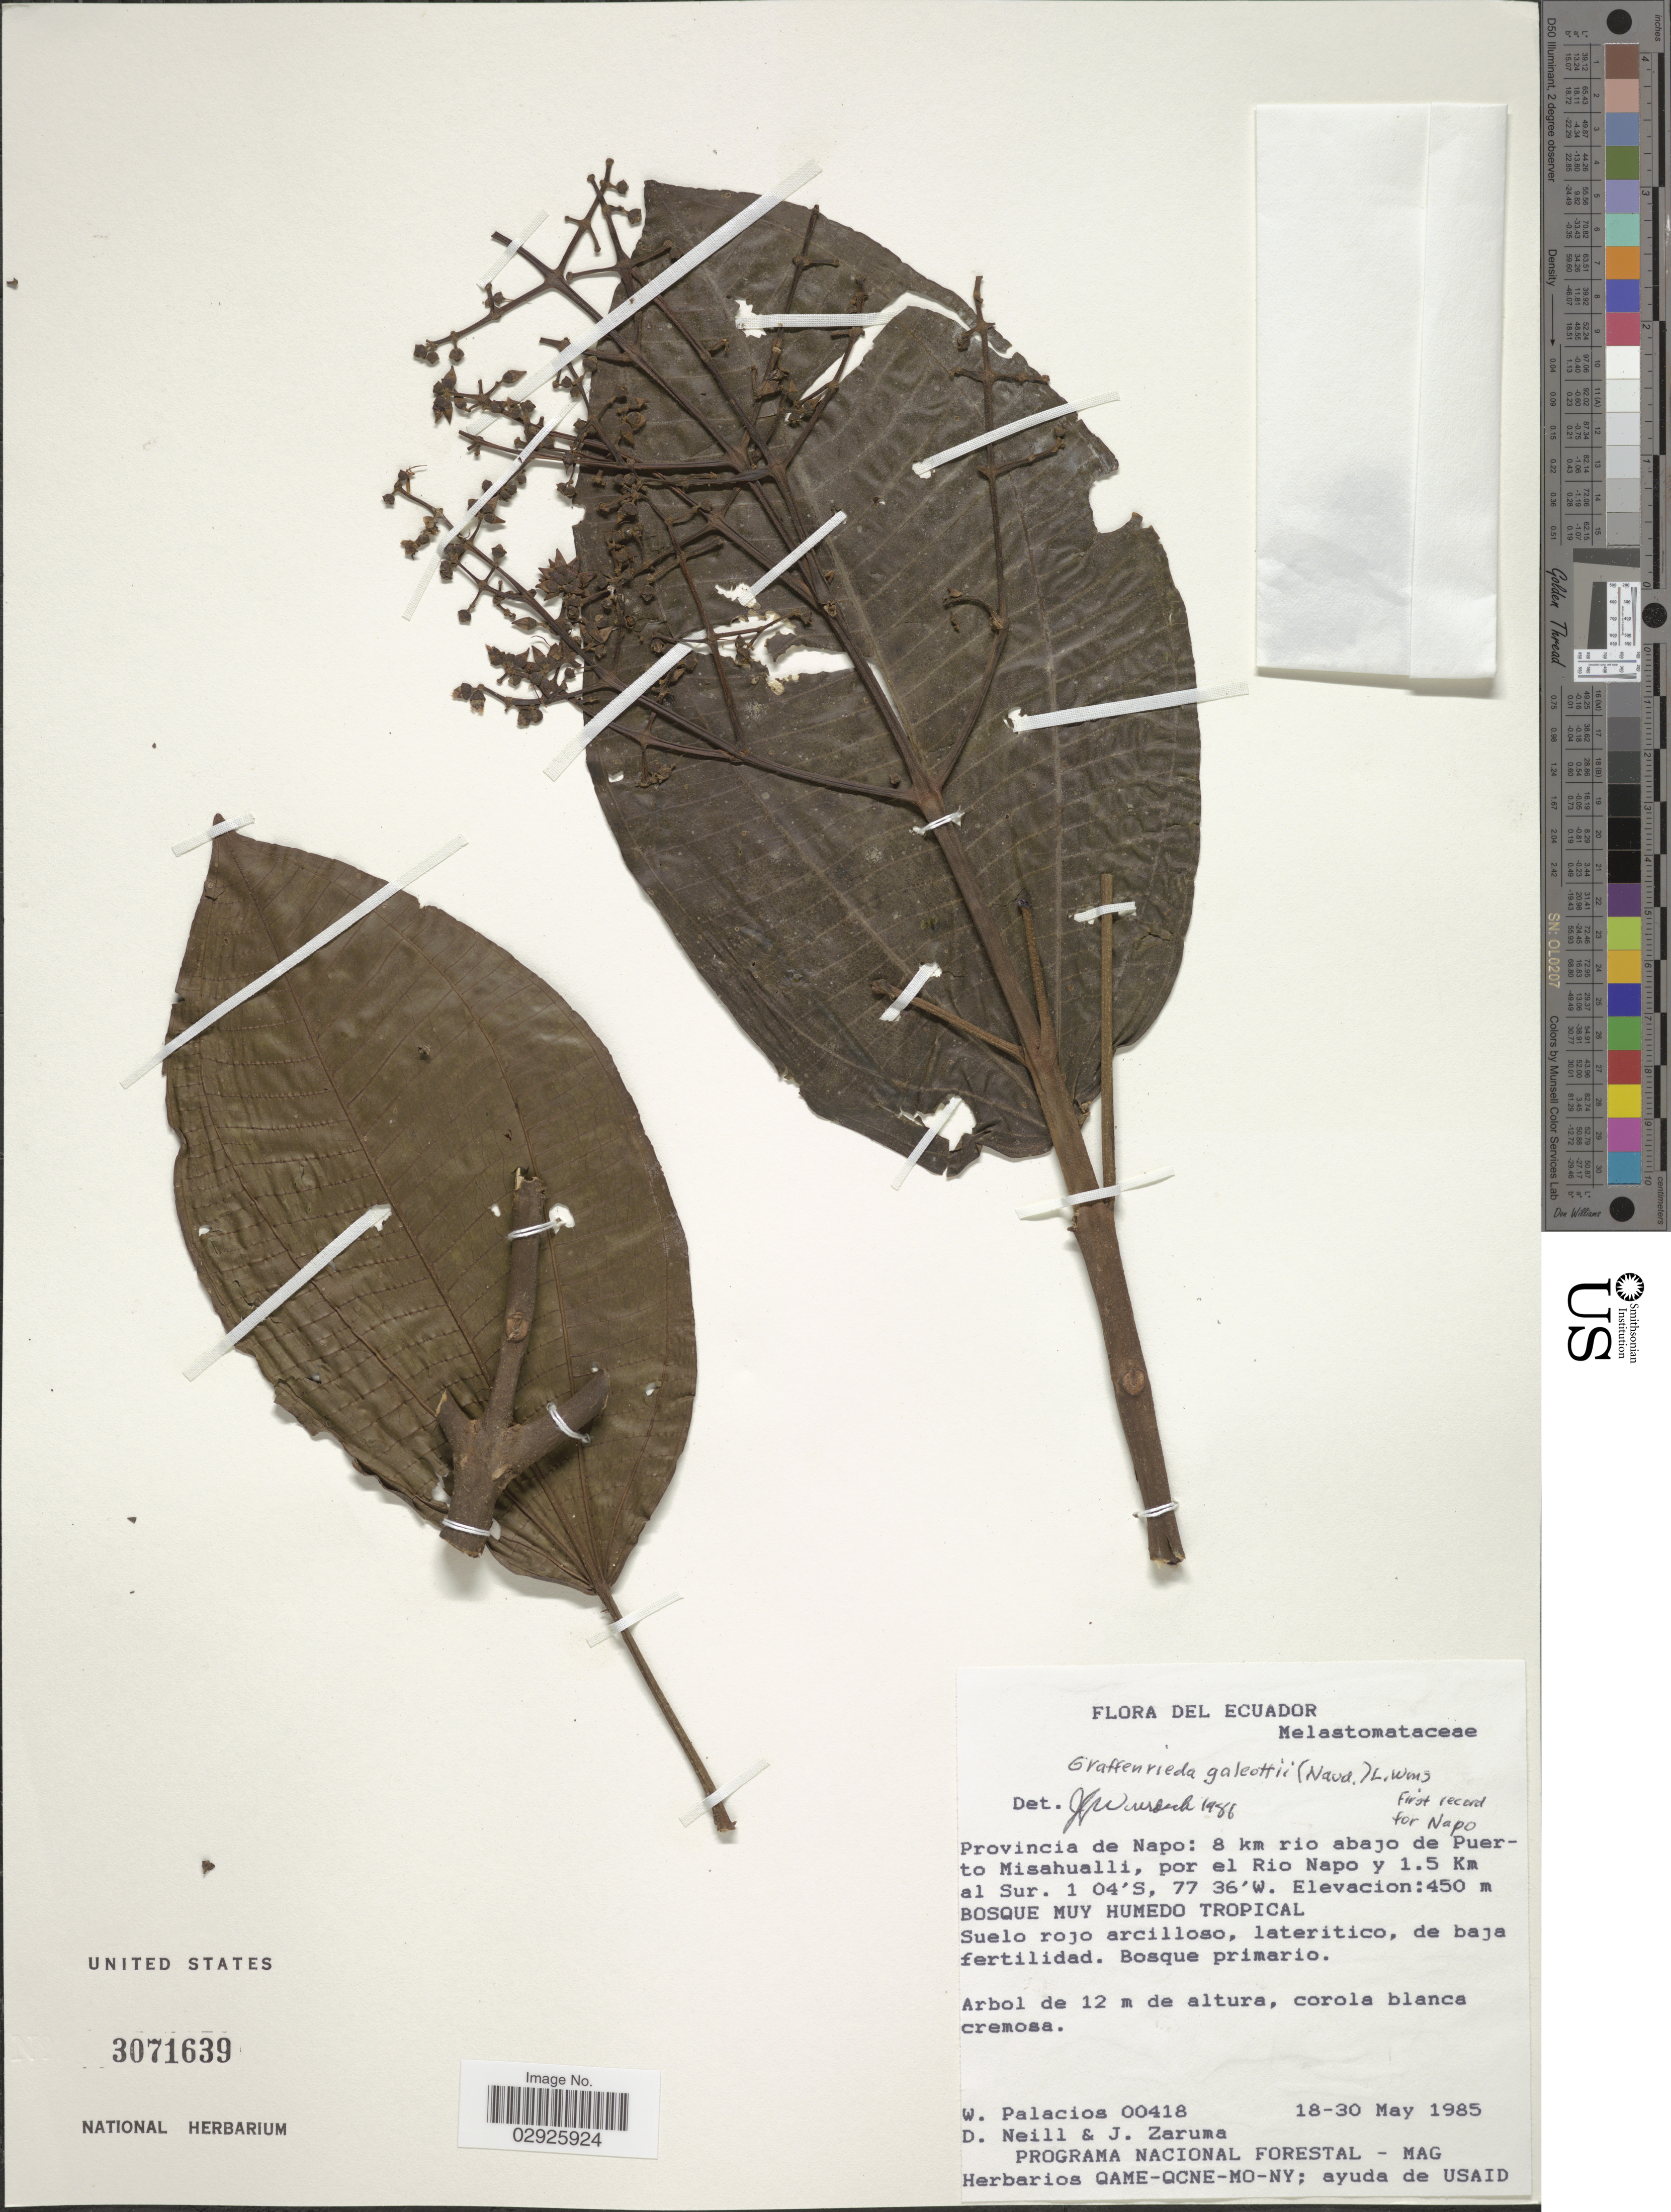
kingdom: Plantae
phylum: Tracheophyta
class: Magnoliopsida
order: Myrtales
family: Melastomataceae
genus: Graffenrieda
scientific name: Graffenrieda galeottii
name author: (Naudin) L.O. Williams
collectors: W. Palacios, D. Neill & J. Zaruma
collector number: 00418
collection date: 1985-05-18/1985-05-30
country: Ecuador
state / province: Napo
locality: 8 km rio abajo de Puerto Misahualli, por el Rio Napo y 1.5 Km al Sur.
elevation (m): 450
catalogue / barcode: US 3071639